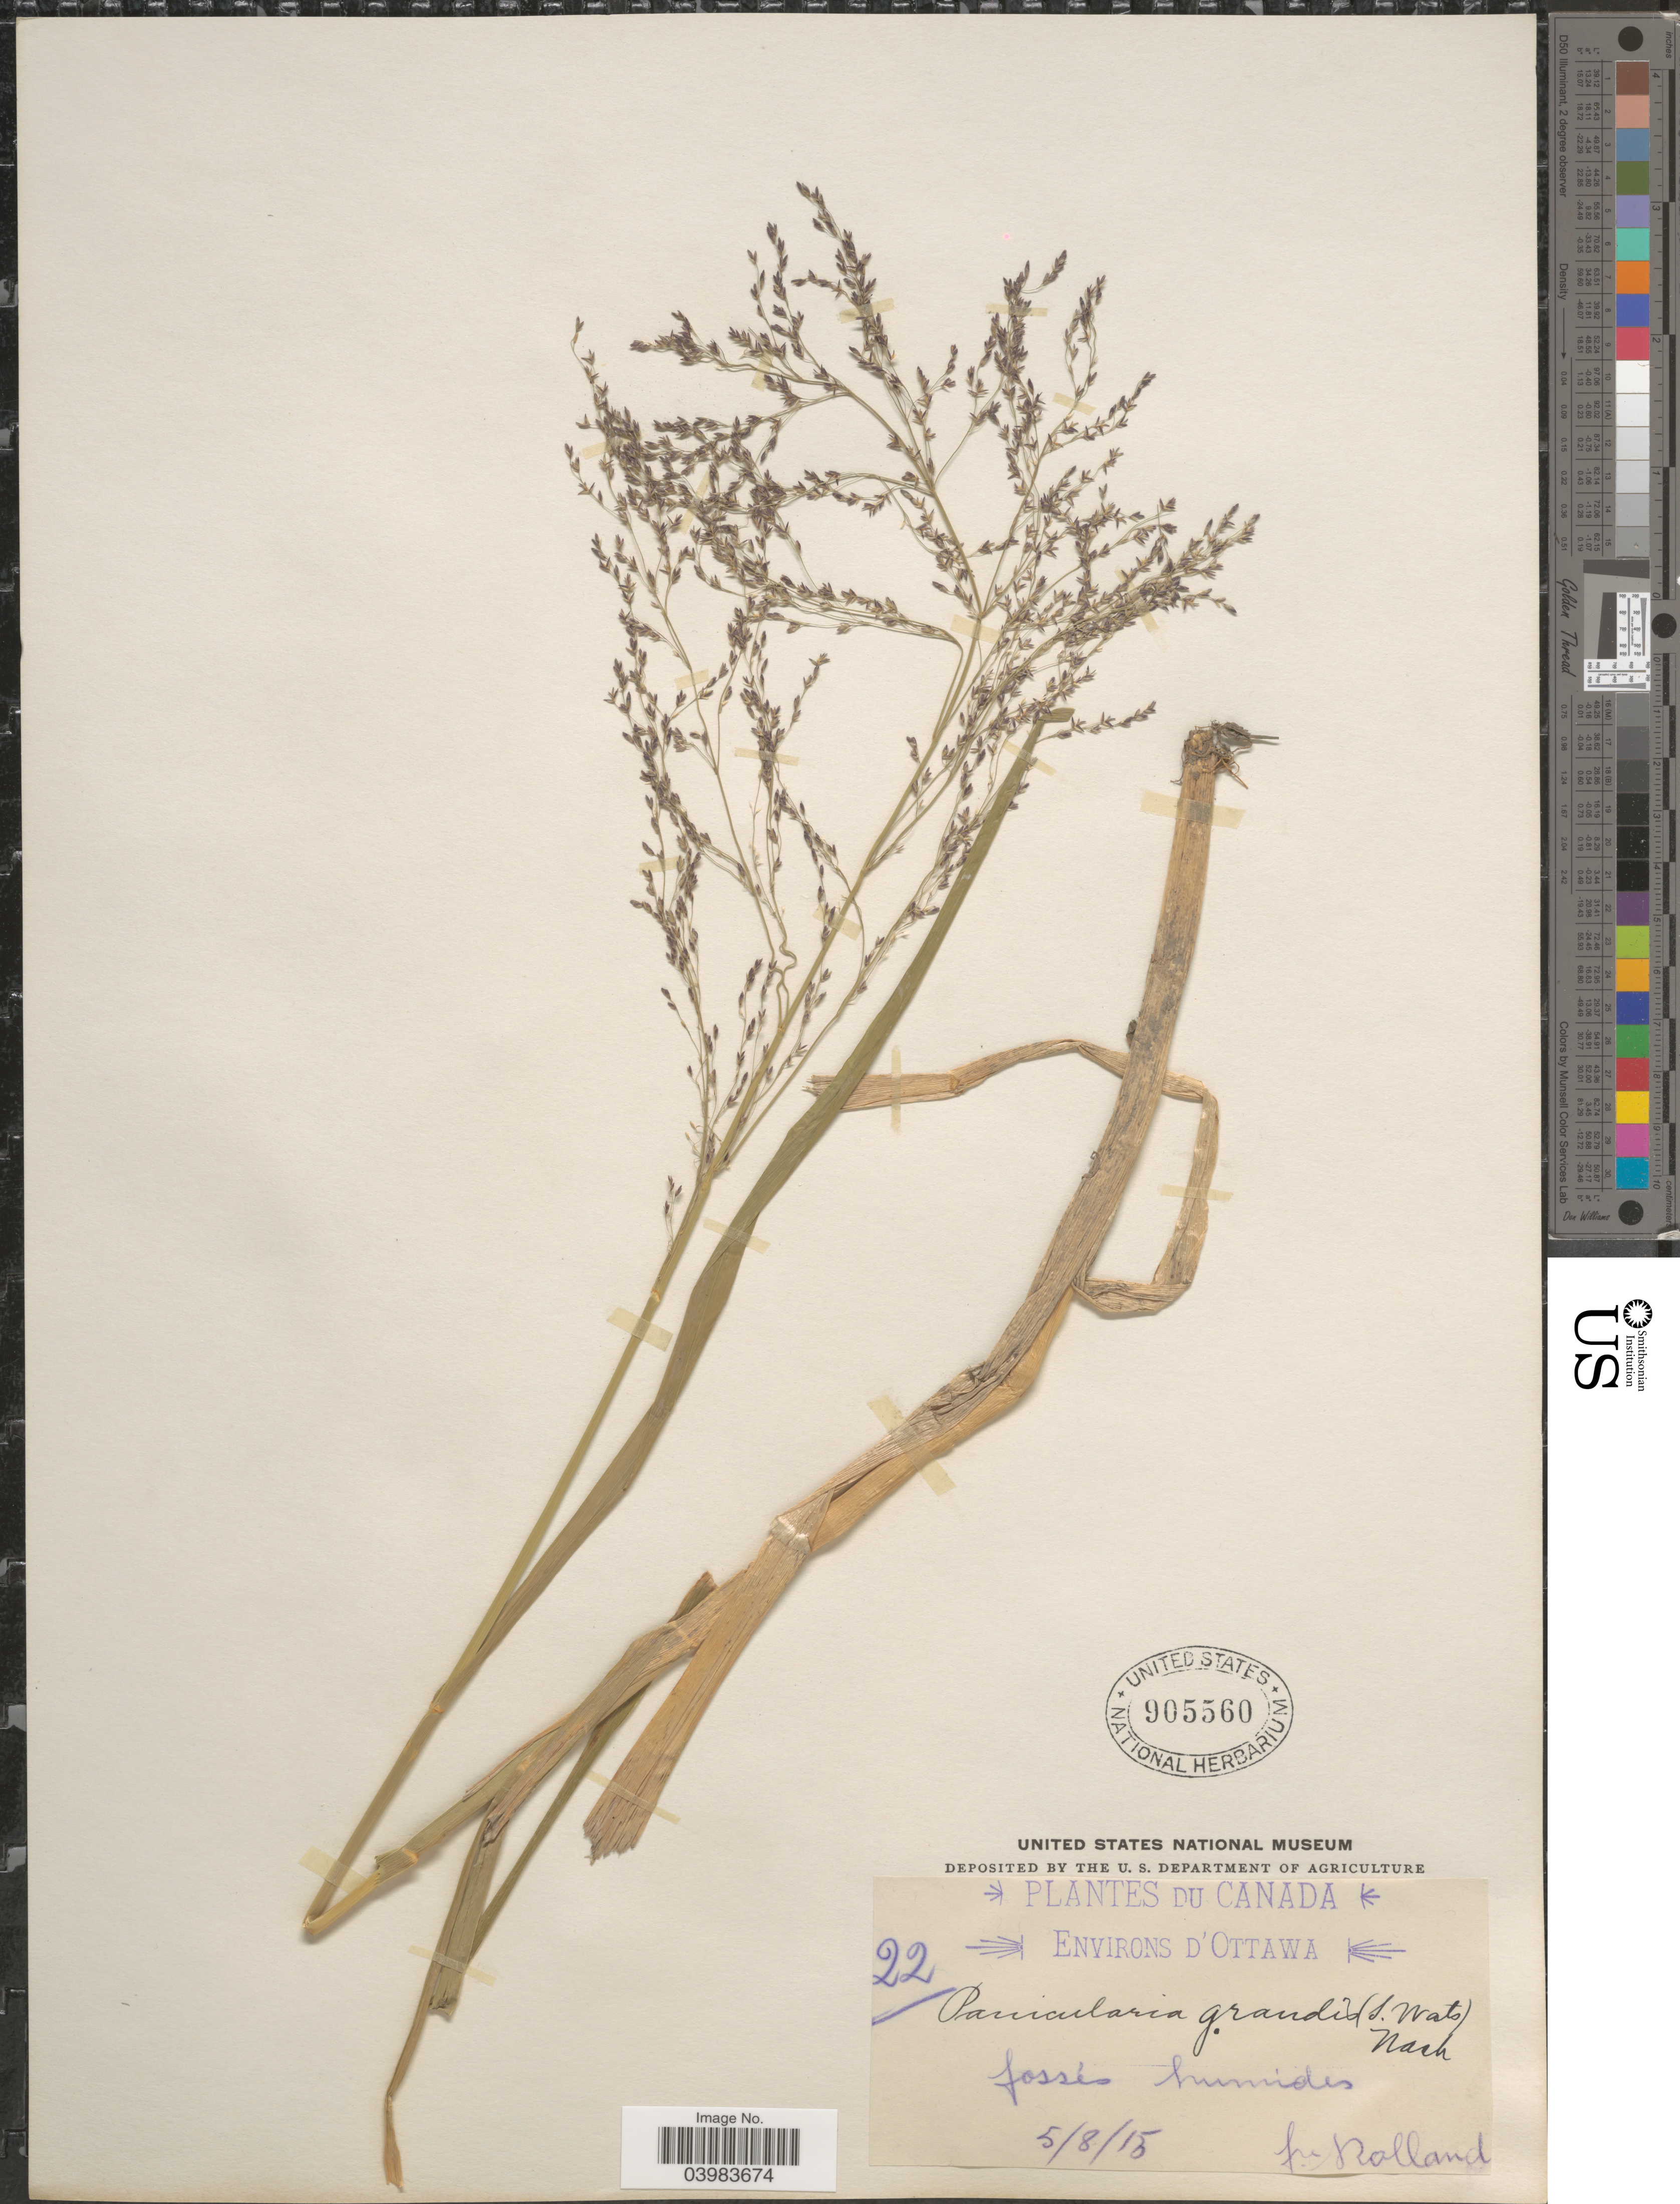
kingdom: Plantae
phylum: Tracheophyta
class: Liliopsida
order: Poales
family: Poaceae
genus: Glyceria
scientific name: Glyceria grandis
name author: S. Watson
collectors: B. Rolland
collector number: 22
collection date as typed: Transcribed d/m/y: 5/8/15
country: Canada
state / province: Ontario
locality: Environs d'Ottawa. Fossés humides.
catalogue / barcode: US 905560